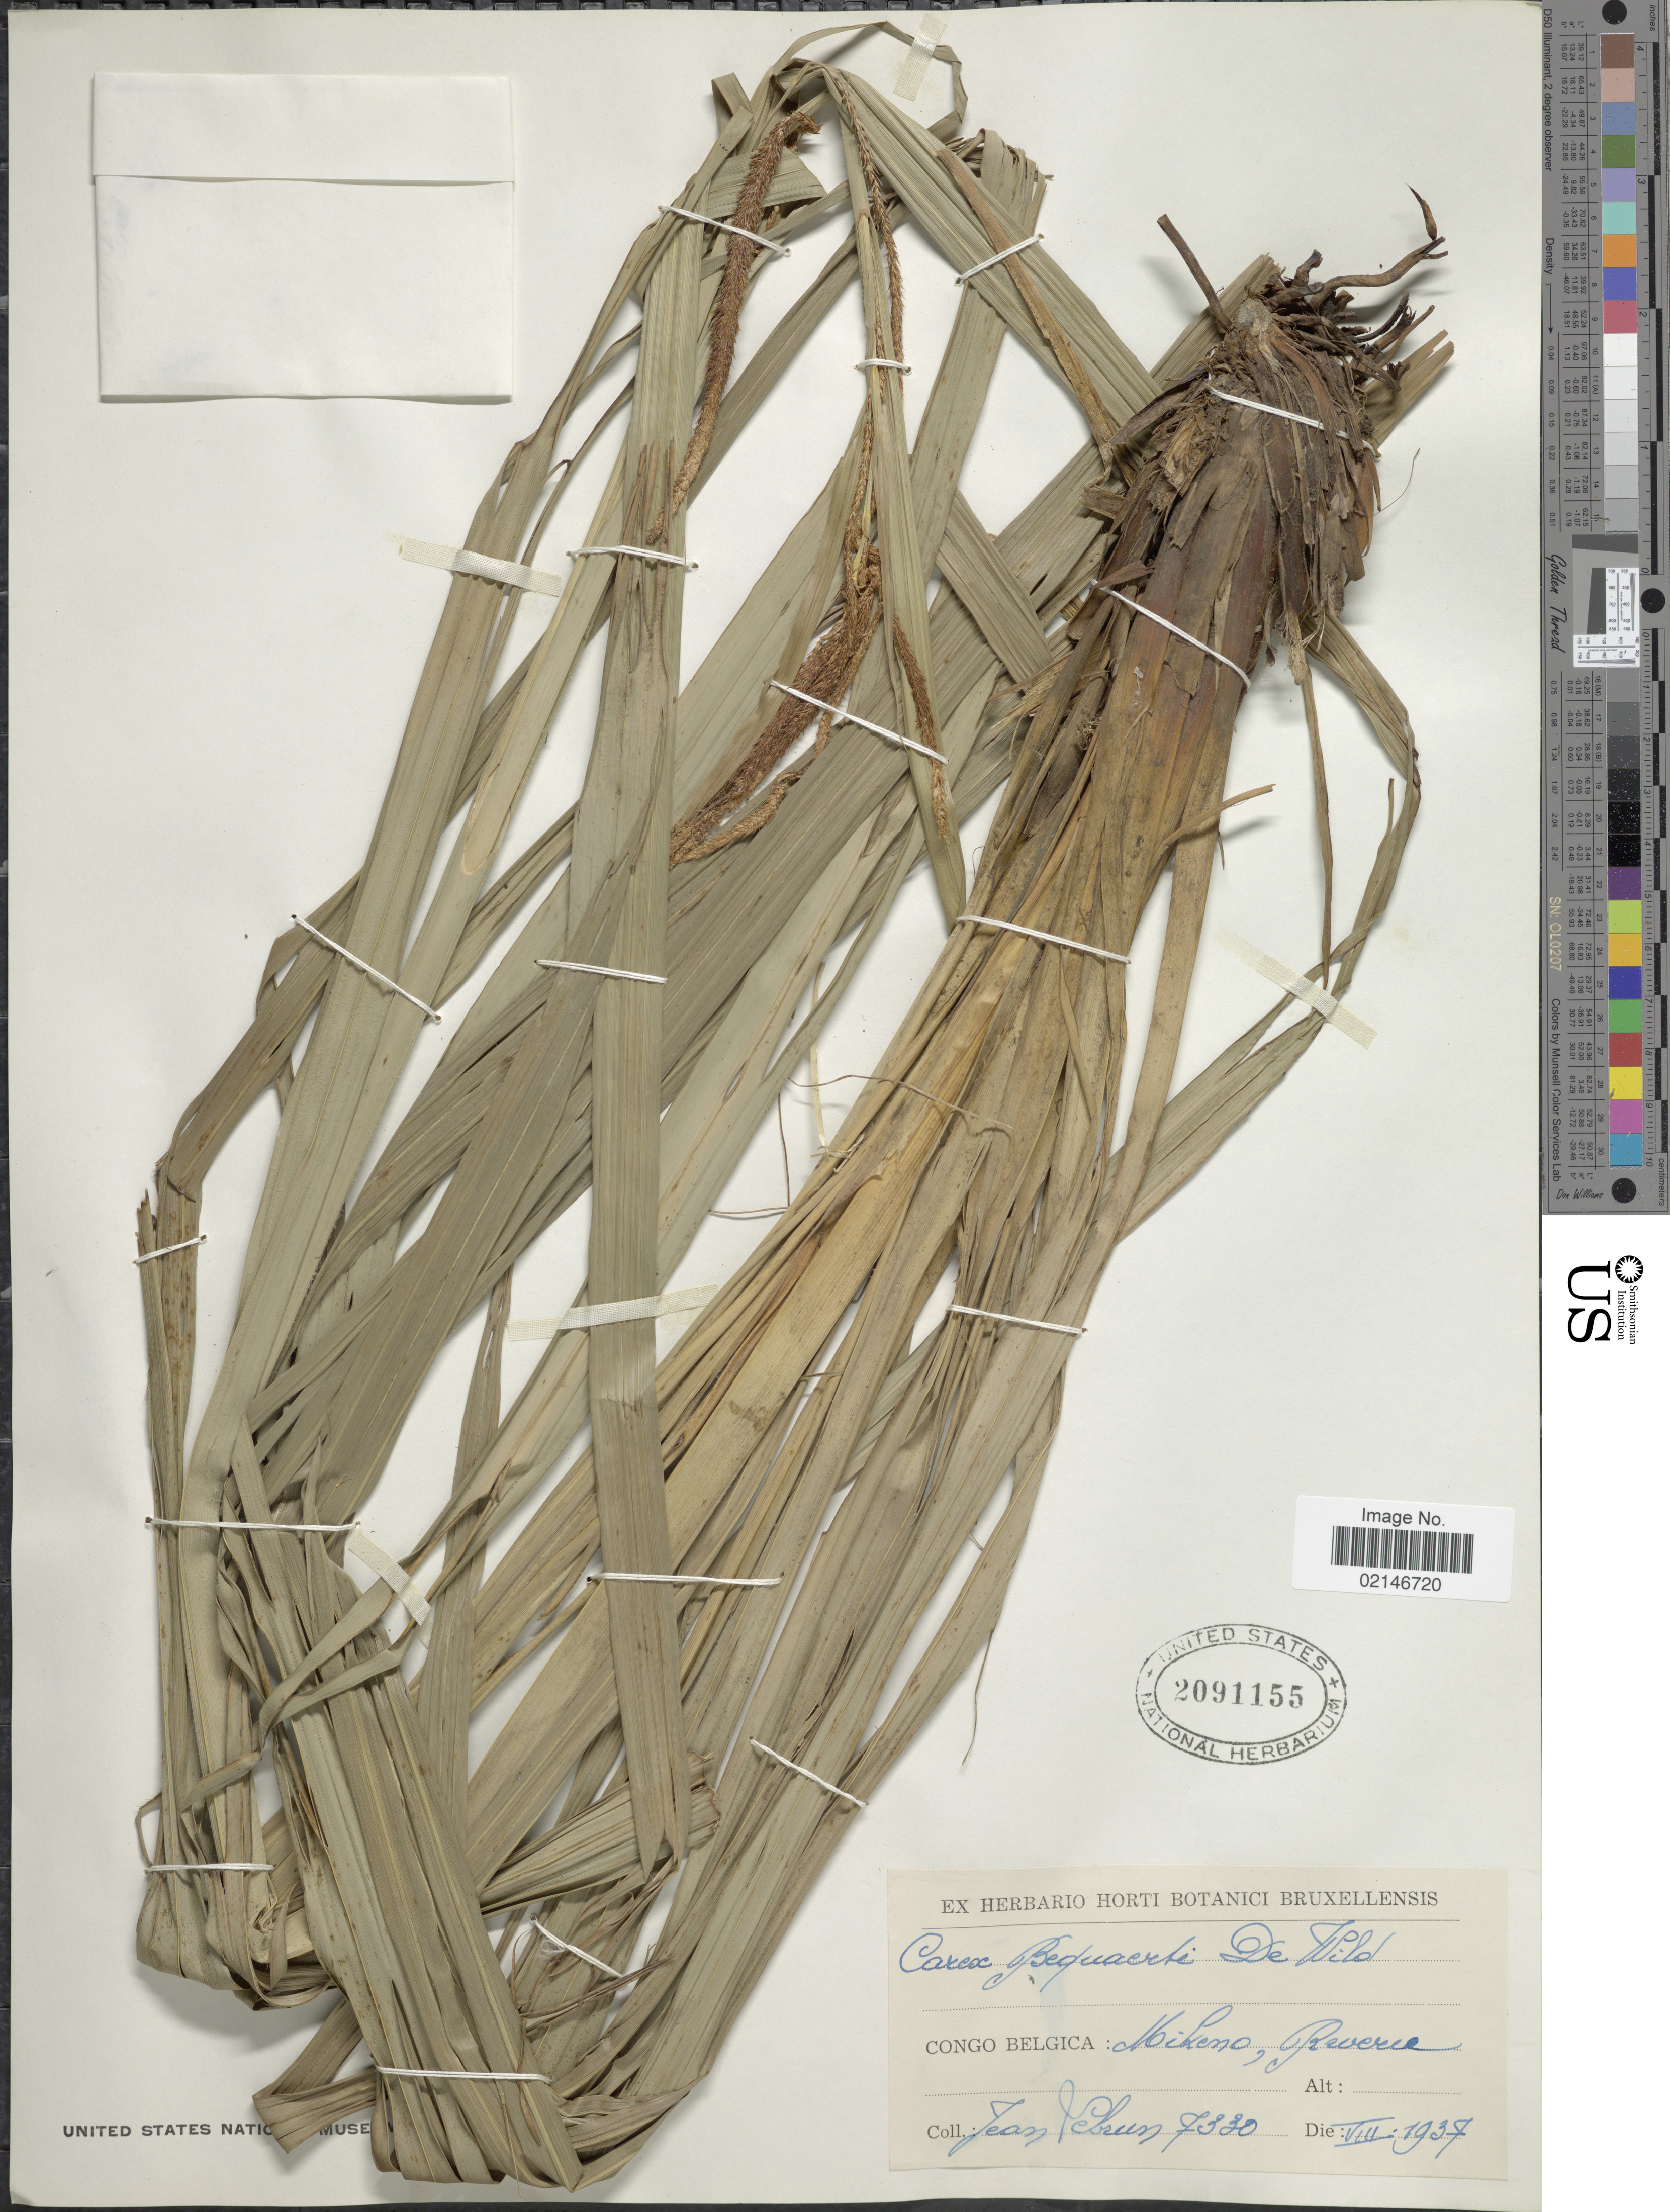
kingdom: Plantae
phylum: Tracheophyta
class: Liliopsida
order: Poales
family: Cyperaceae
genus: Carex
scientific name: Carex bequaertii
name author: De Wild.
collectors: J. A. Lebrun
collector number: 7330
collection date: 1937-08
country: Congo, Democratic Republic of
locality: Congo Belgica: Mikeno, Reverie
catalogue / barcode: US 2091155